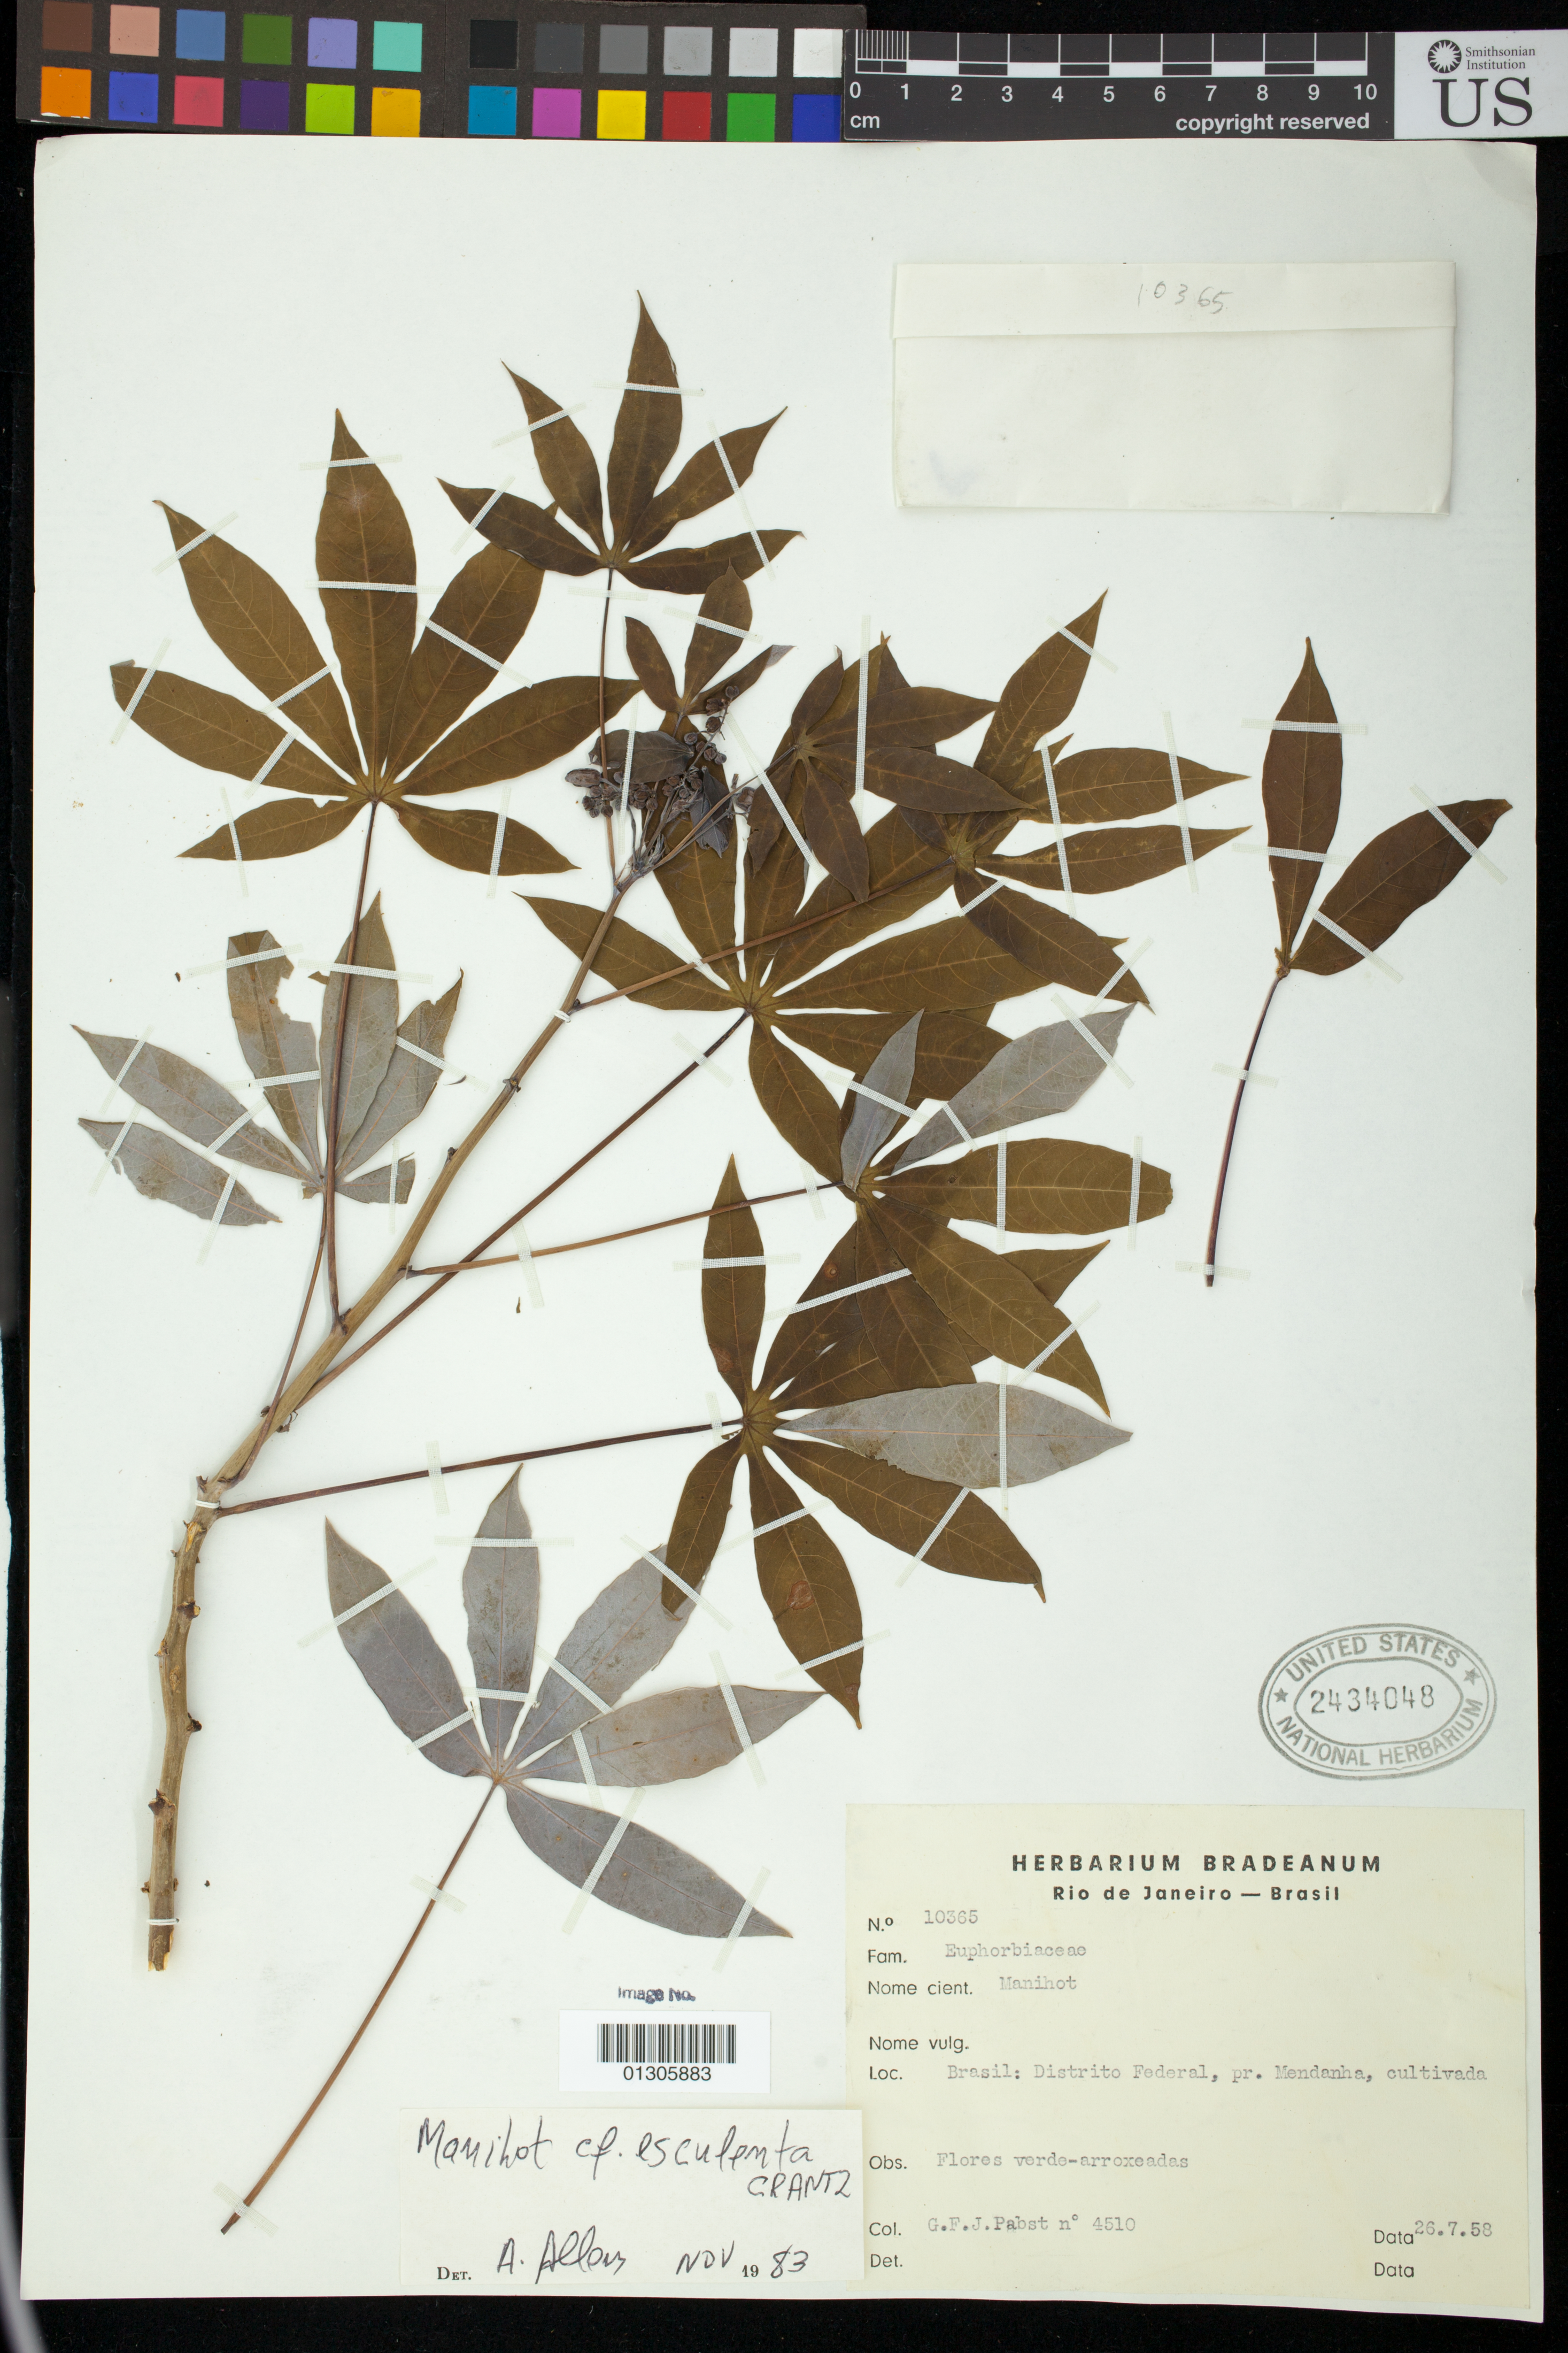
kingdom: Plantae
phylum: Tracheophyta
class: Magnoliopsida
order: Malpighiales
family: Euphorbiaceae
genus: Manihot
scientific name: Manihot esculenta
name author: Crantz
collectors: G. F. J. Pabst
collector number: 4510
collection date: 1958-07-26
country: Brazil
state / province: Minas Gerais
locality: Distrito Federal, pr. Mendanha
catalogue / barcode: US 2434048